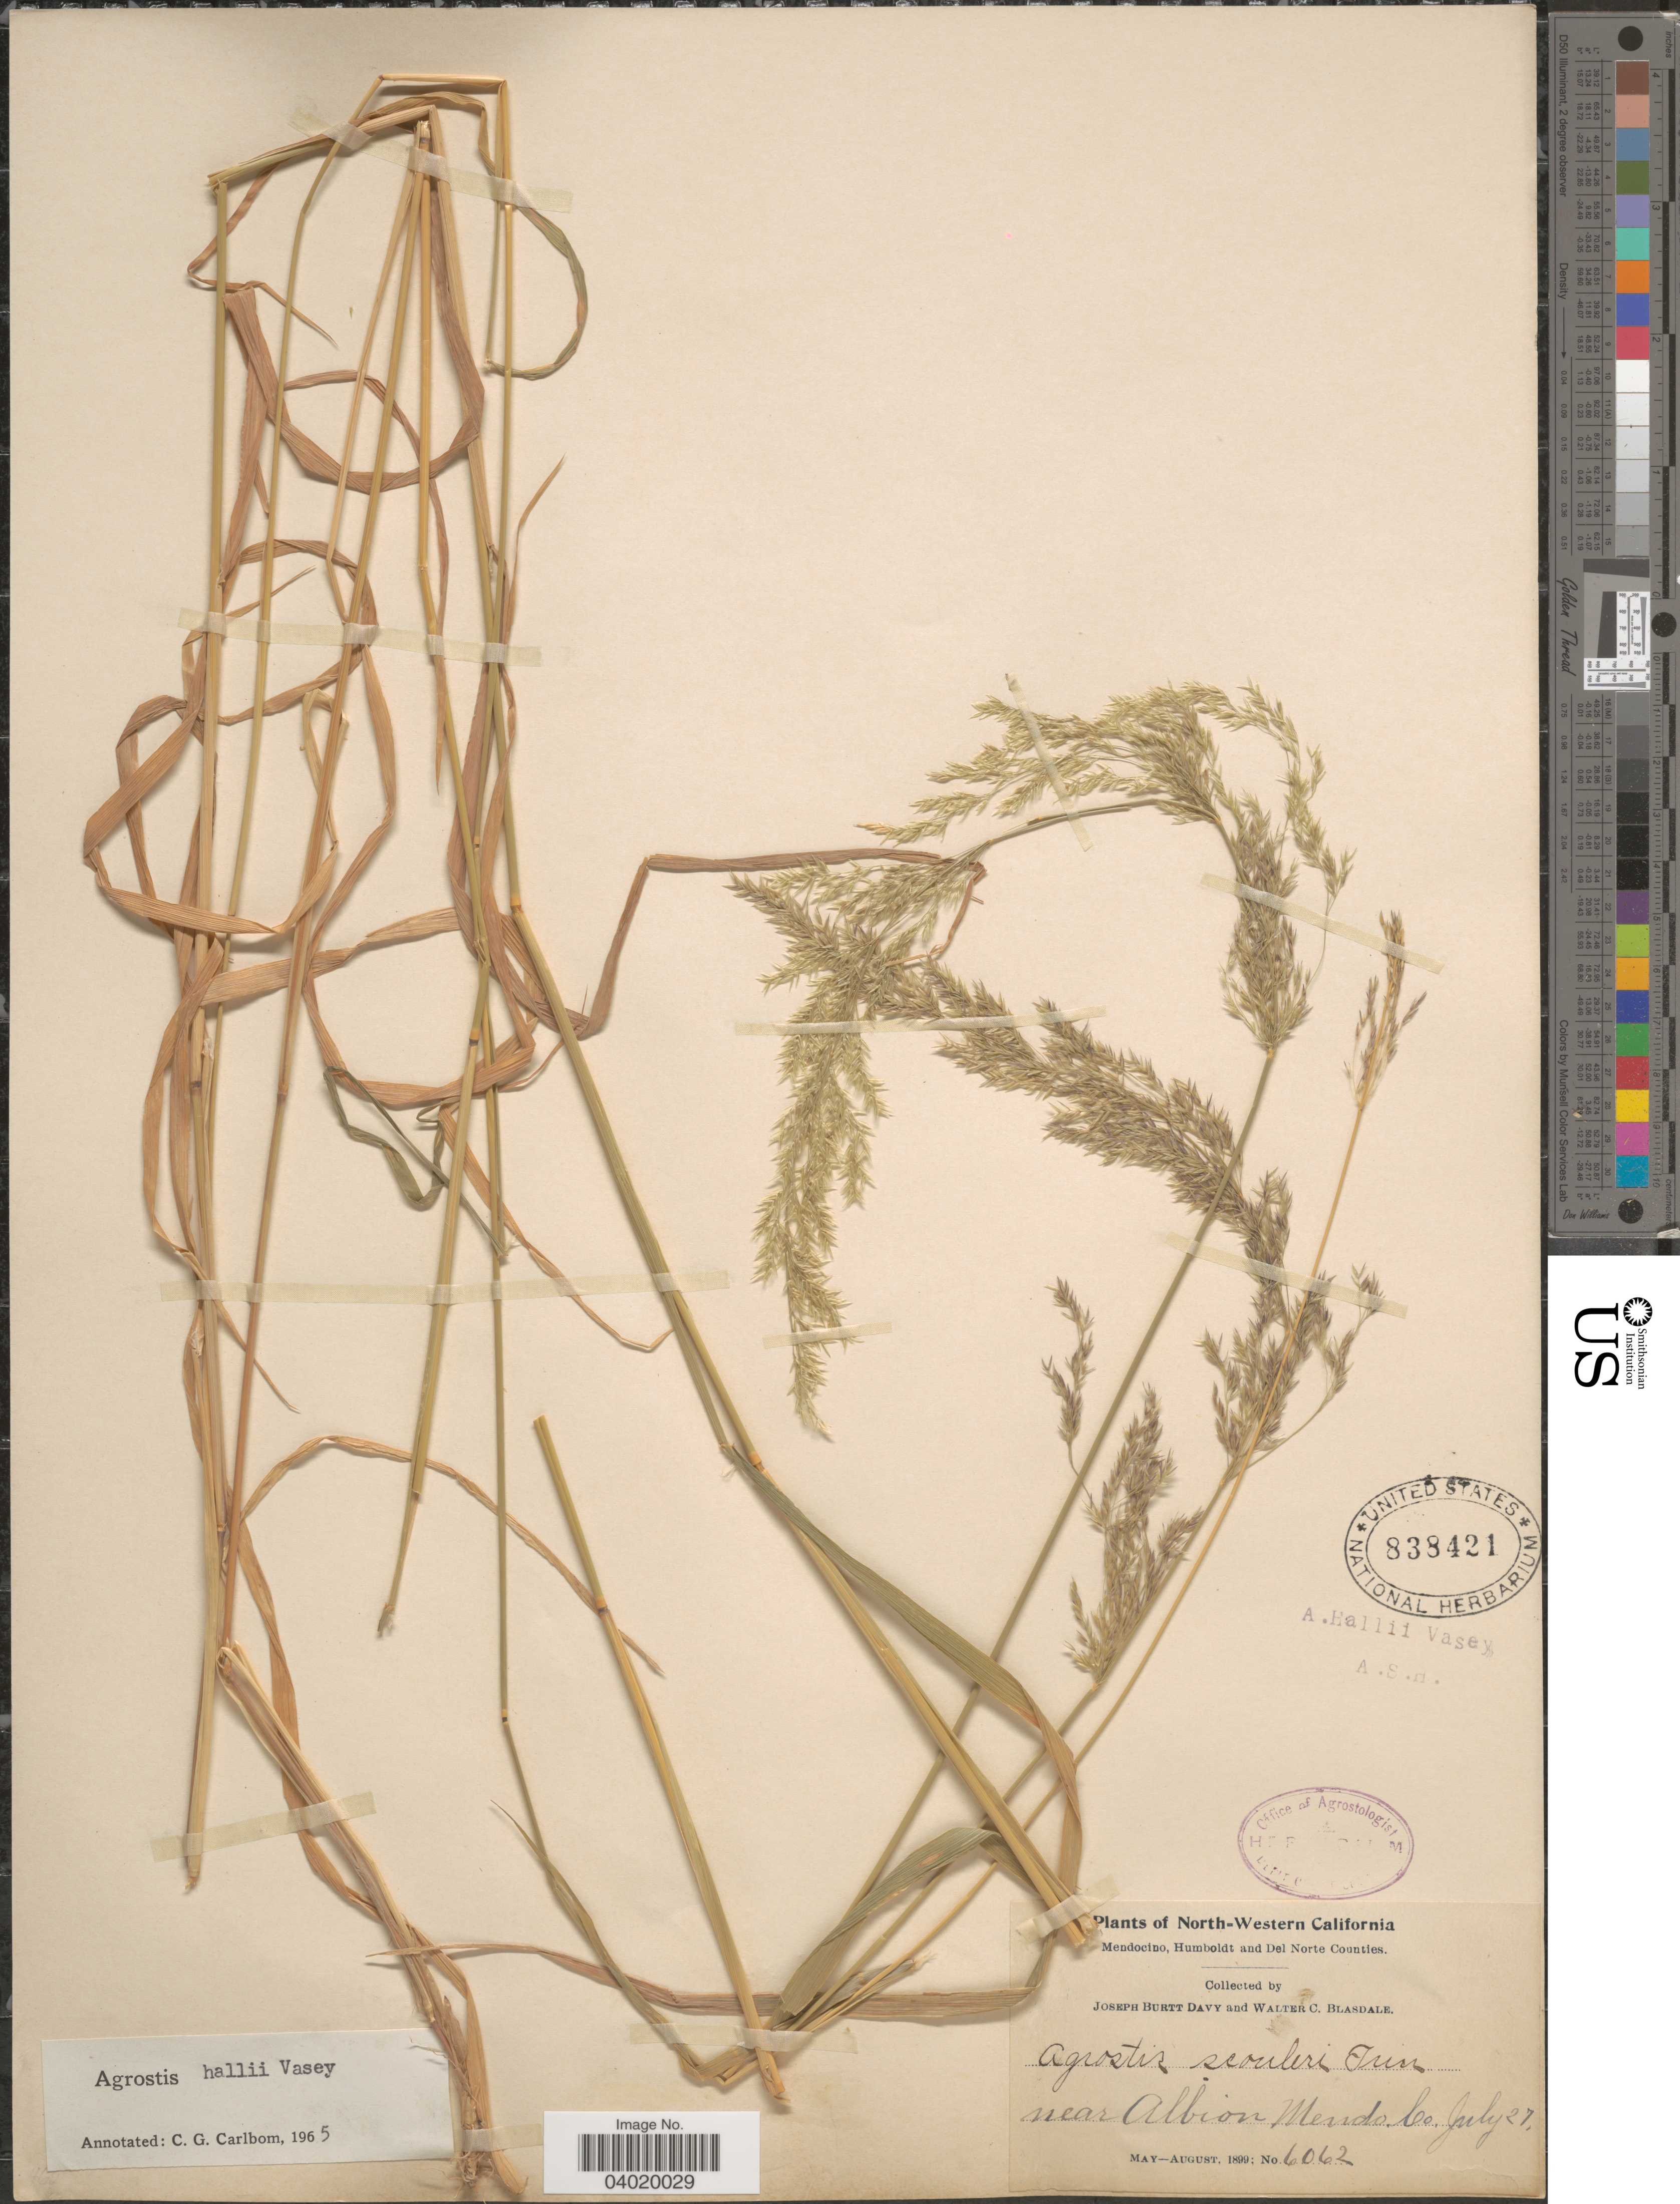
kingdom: Plantae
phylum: Tracheophyta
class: Liliopsida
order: Poales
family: Poaceae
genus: Agrostis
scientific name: Agrostis hallii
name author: Vasey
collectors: J. Burtt Davy & W. Blasdale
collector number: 6062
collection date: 1899-07-27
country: United States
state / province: California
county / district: Mendocino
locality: North-Western California. Near Albion, Mendo. Co.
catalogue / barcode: US 838421